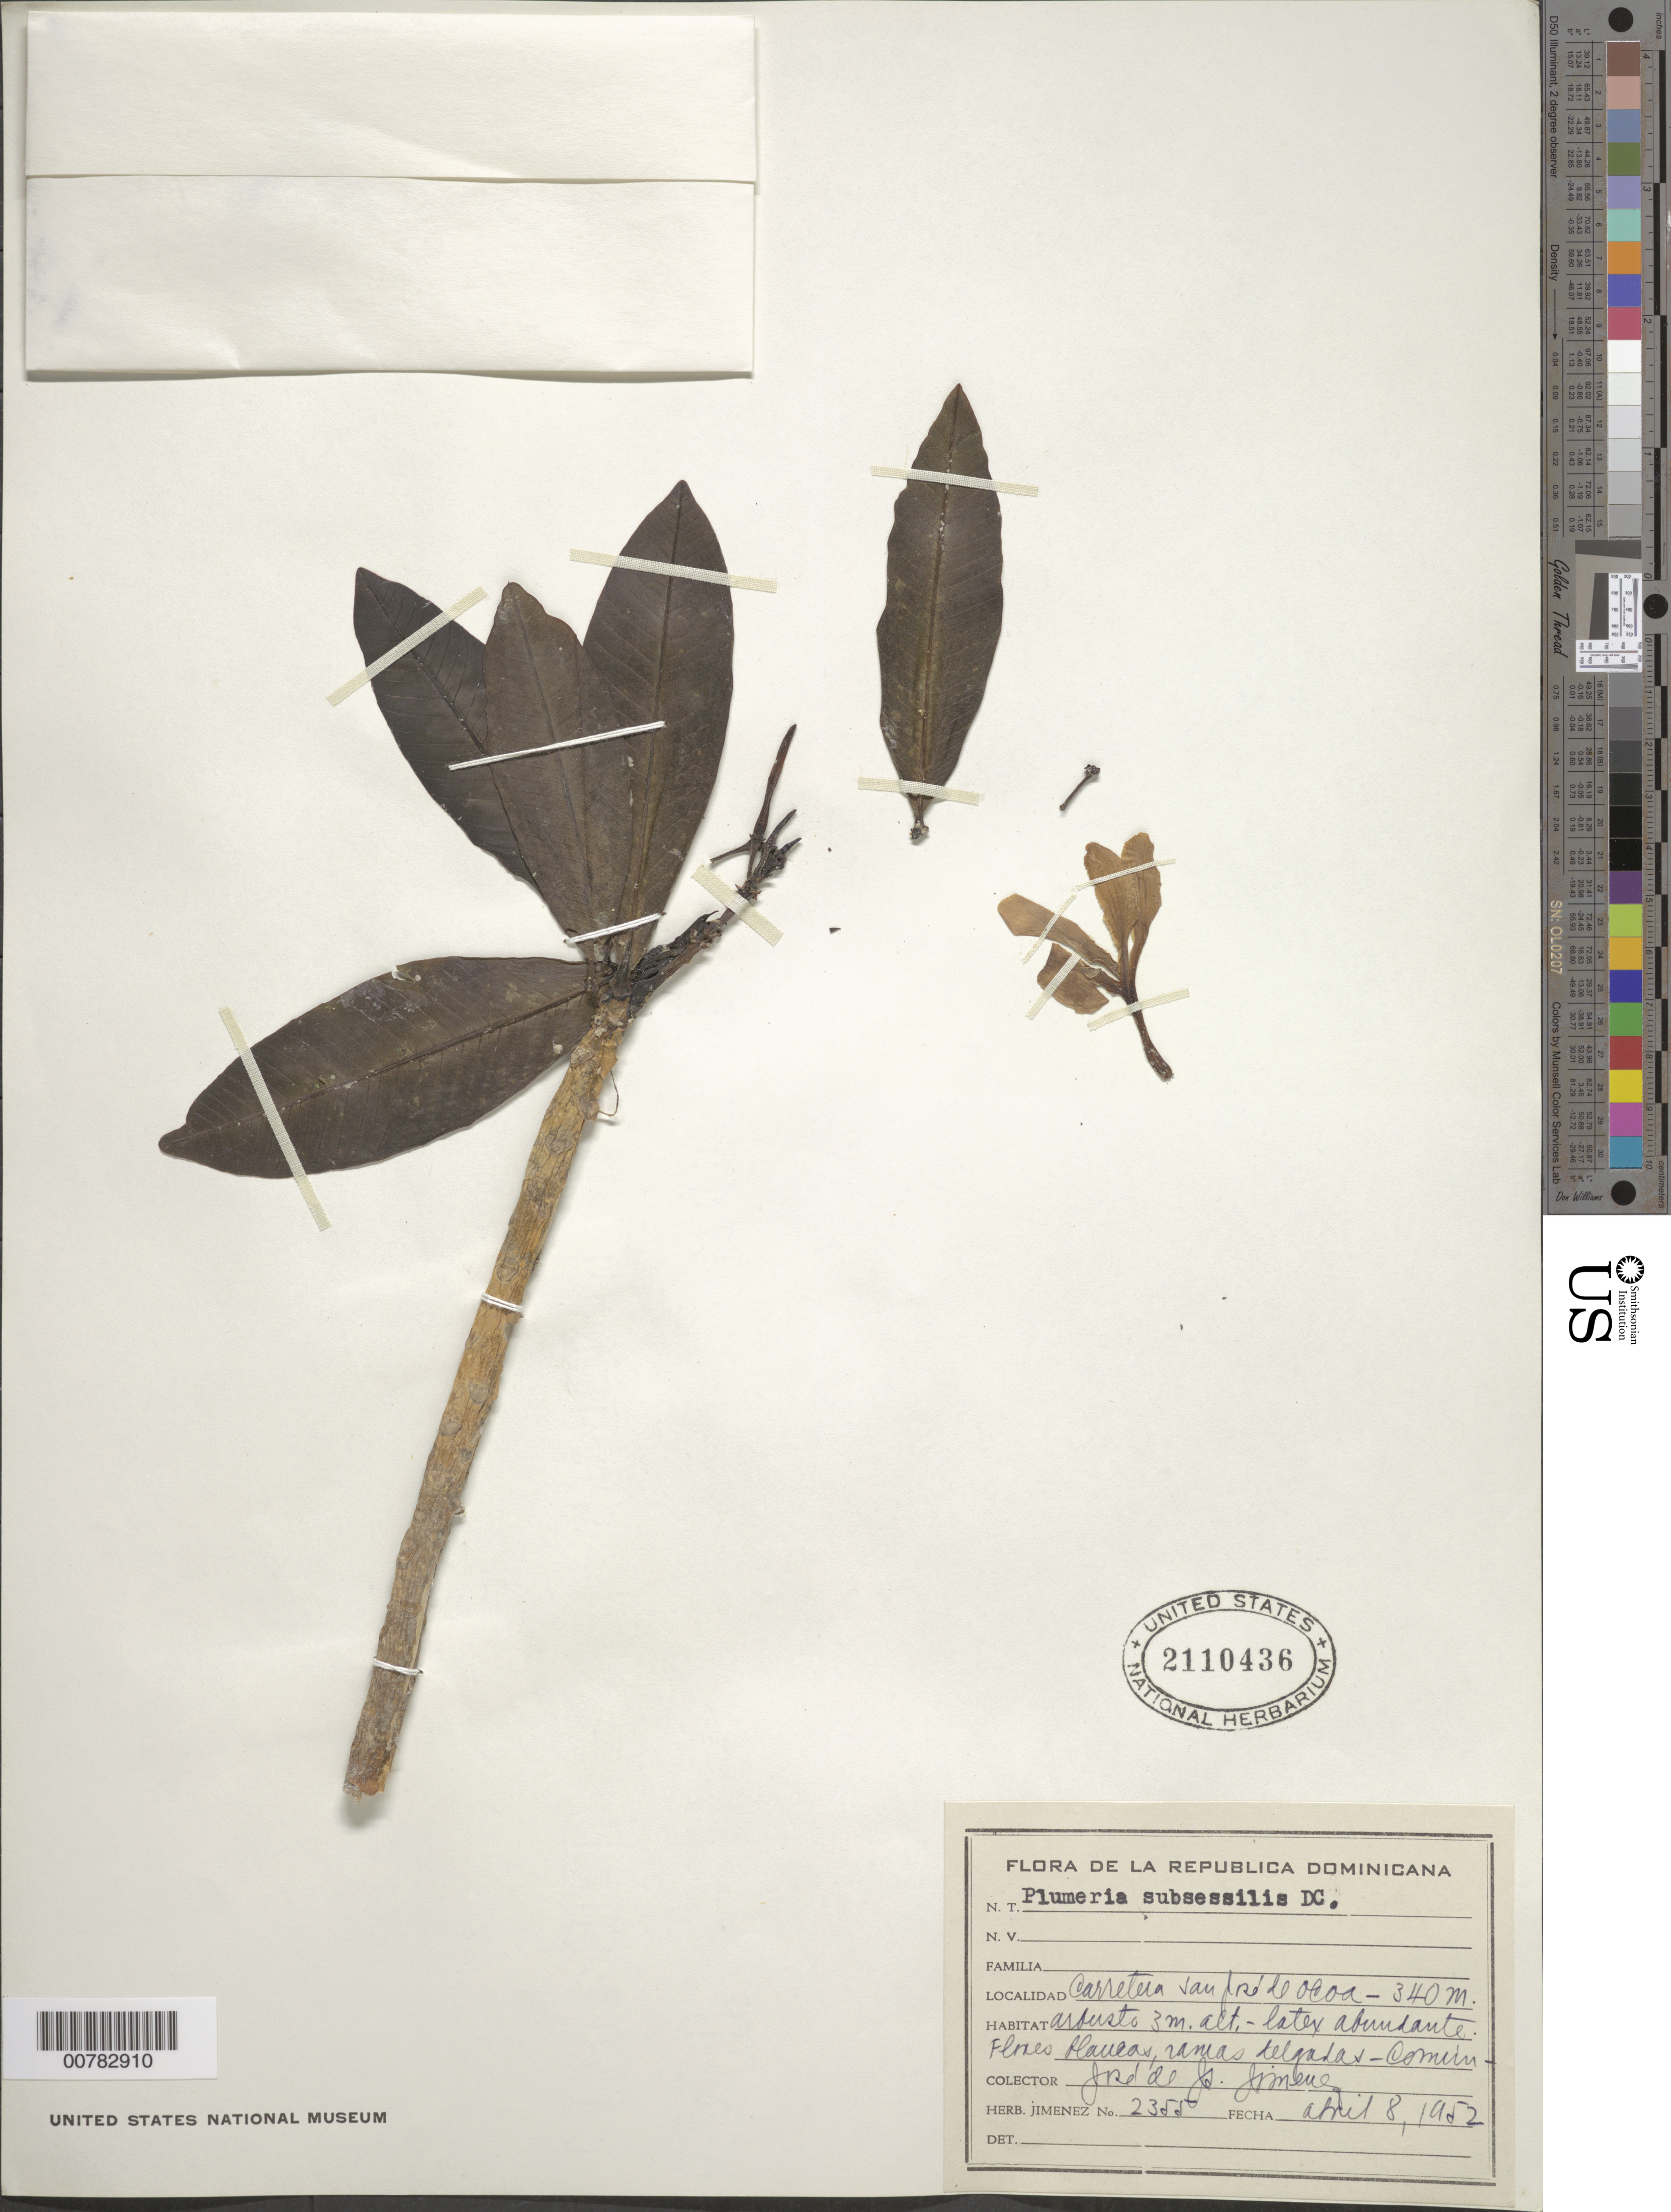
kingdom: Plantae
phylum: Tracheophyta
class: Magnoliopsida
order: Gentianales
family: Apocynaceae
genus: Plumeria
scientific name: Plumeria subsessilis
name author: A. DC.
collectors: J. J. Jiménez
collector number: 2355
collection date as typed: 08 Apr 1952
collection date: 1952-04-08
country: Dominican Republic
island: Hispaniola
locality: San José de Ocoa road.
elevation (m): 340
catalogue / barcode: US 2110436